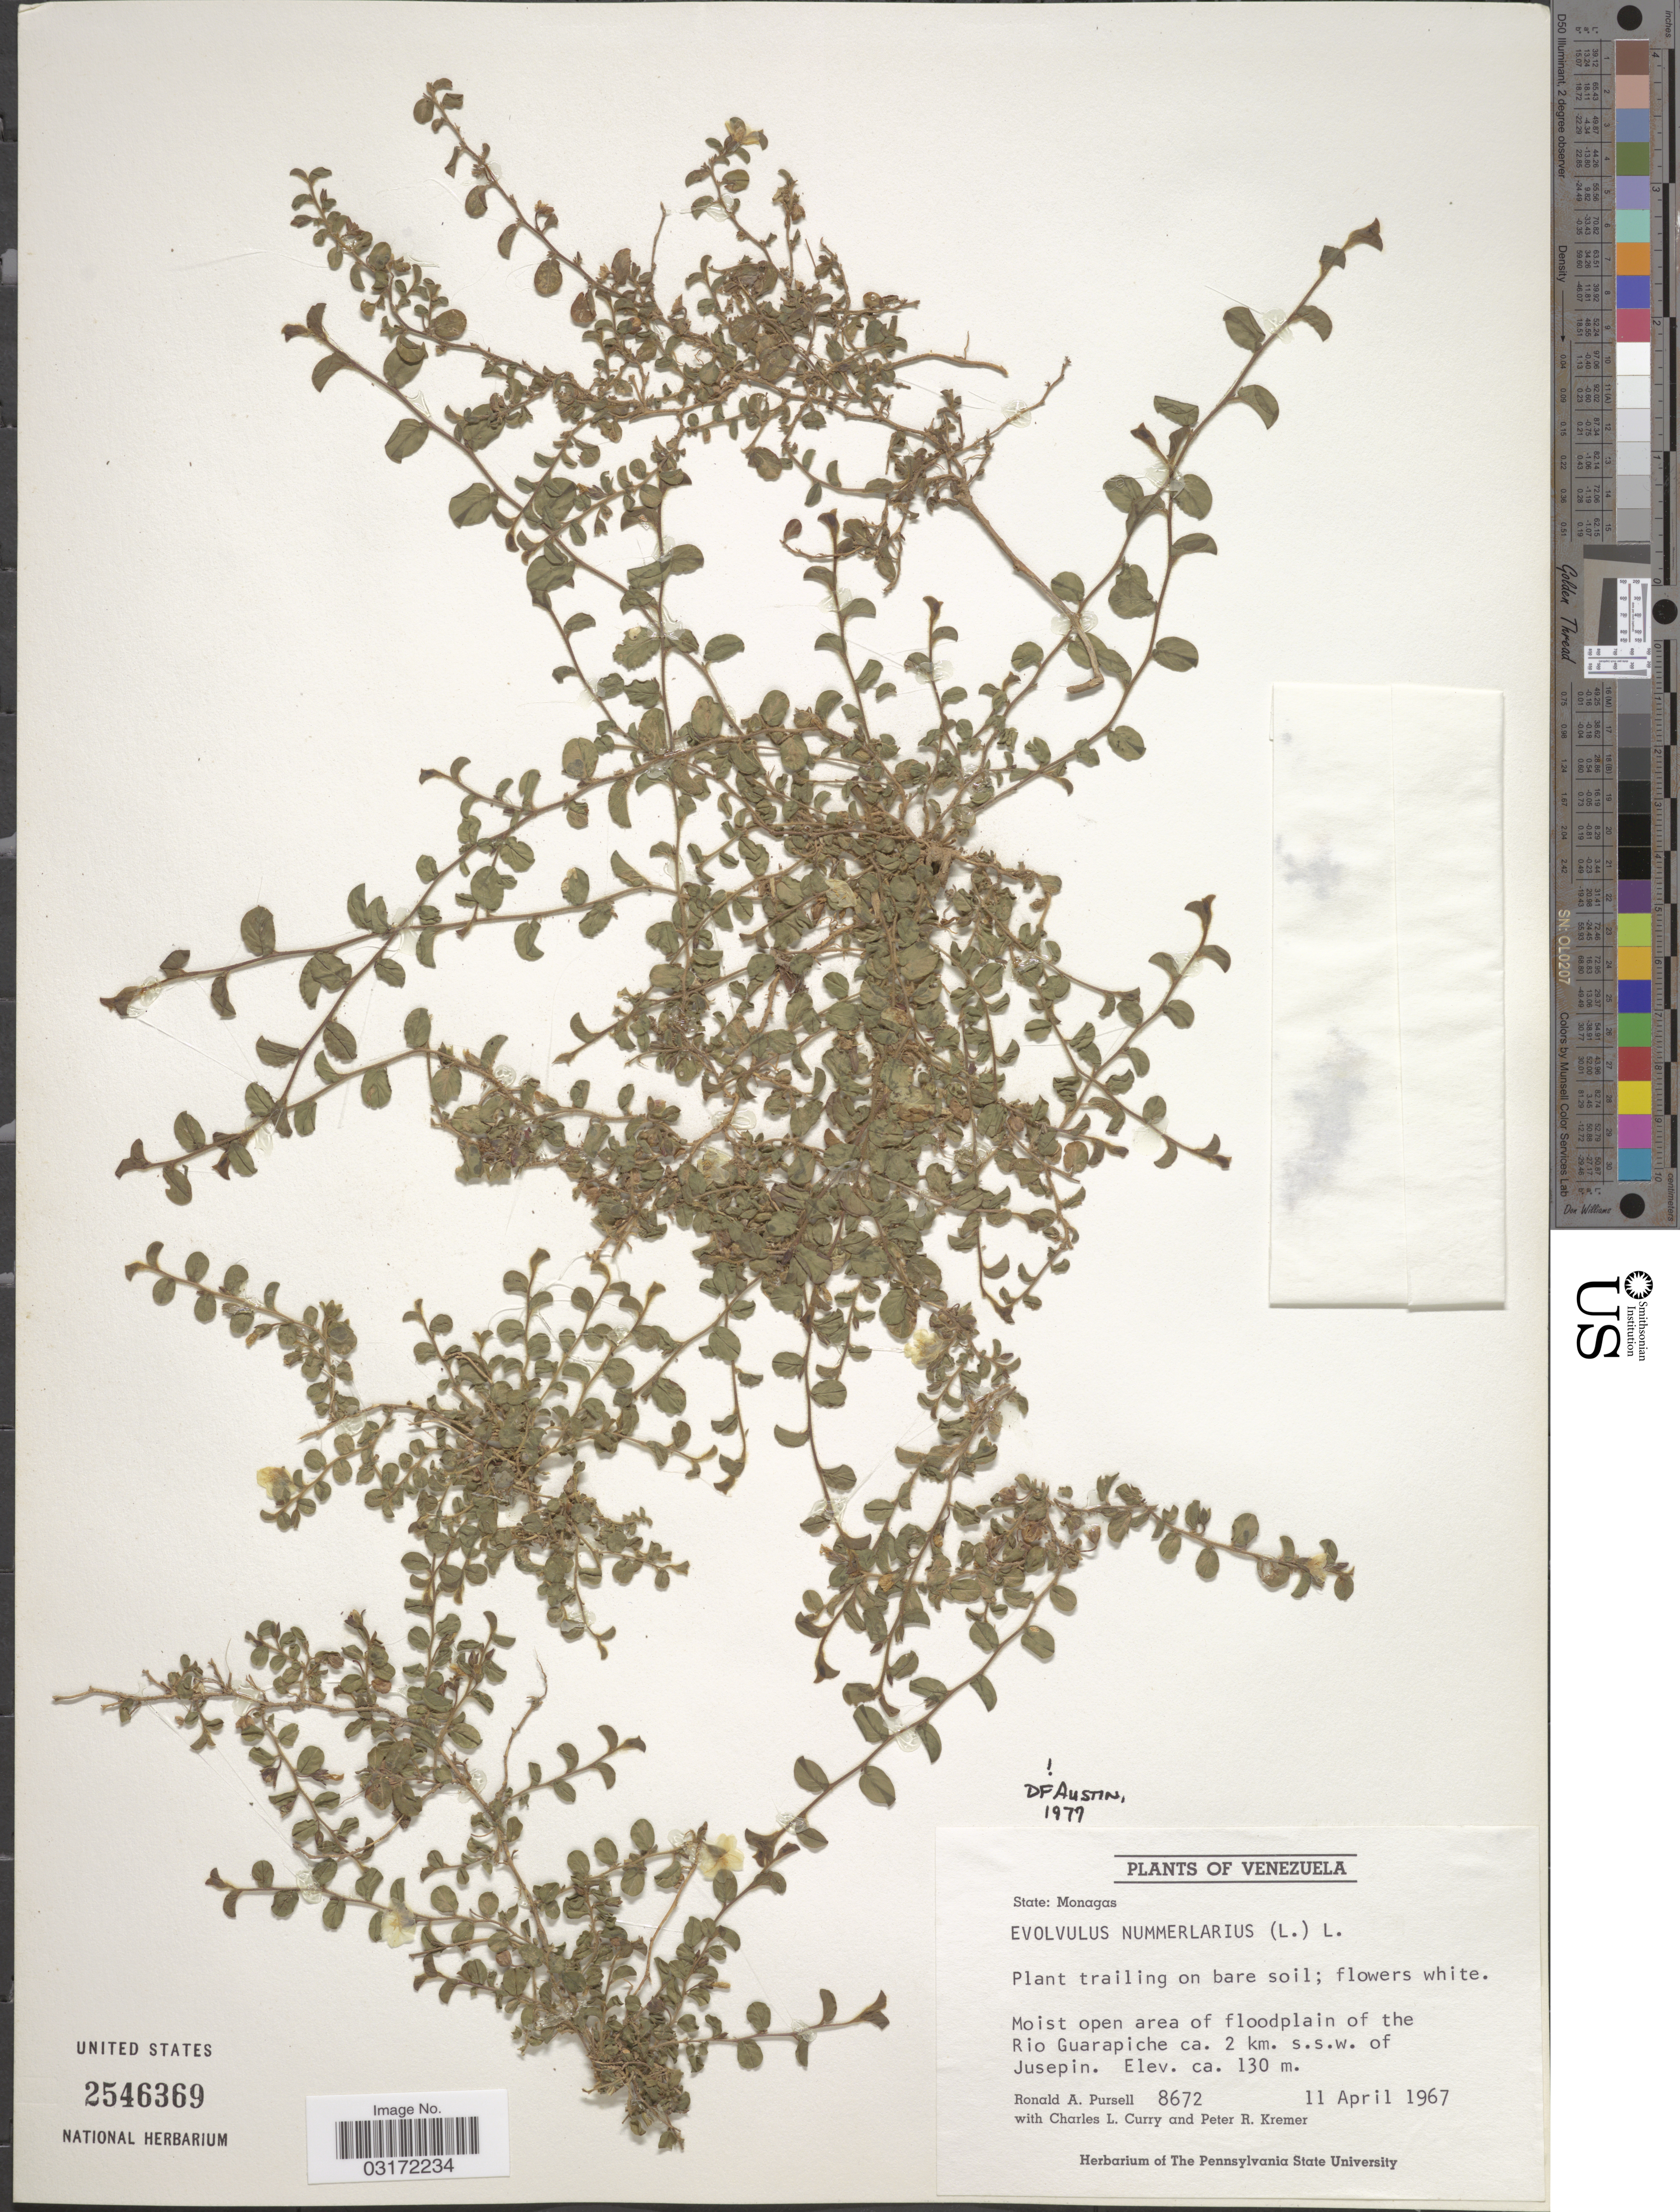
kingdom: Plantae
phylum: Tracheophyta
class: Magnoliopsida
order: Solanales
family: Convolvulaceae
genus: Evolvulus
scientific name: Evolvulus nummularius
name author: (L.) L.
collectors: R. A. Pursell, C. L. Curry & P. Kremer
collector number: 8672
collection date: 1967-04-11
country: Venezuela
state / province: Monagas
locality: Floodplain of the Rio Guarapiche ca. 2 km. s.s.w. of Jusepin.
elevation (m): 130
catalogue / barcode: US 2546369